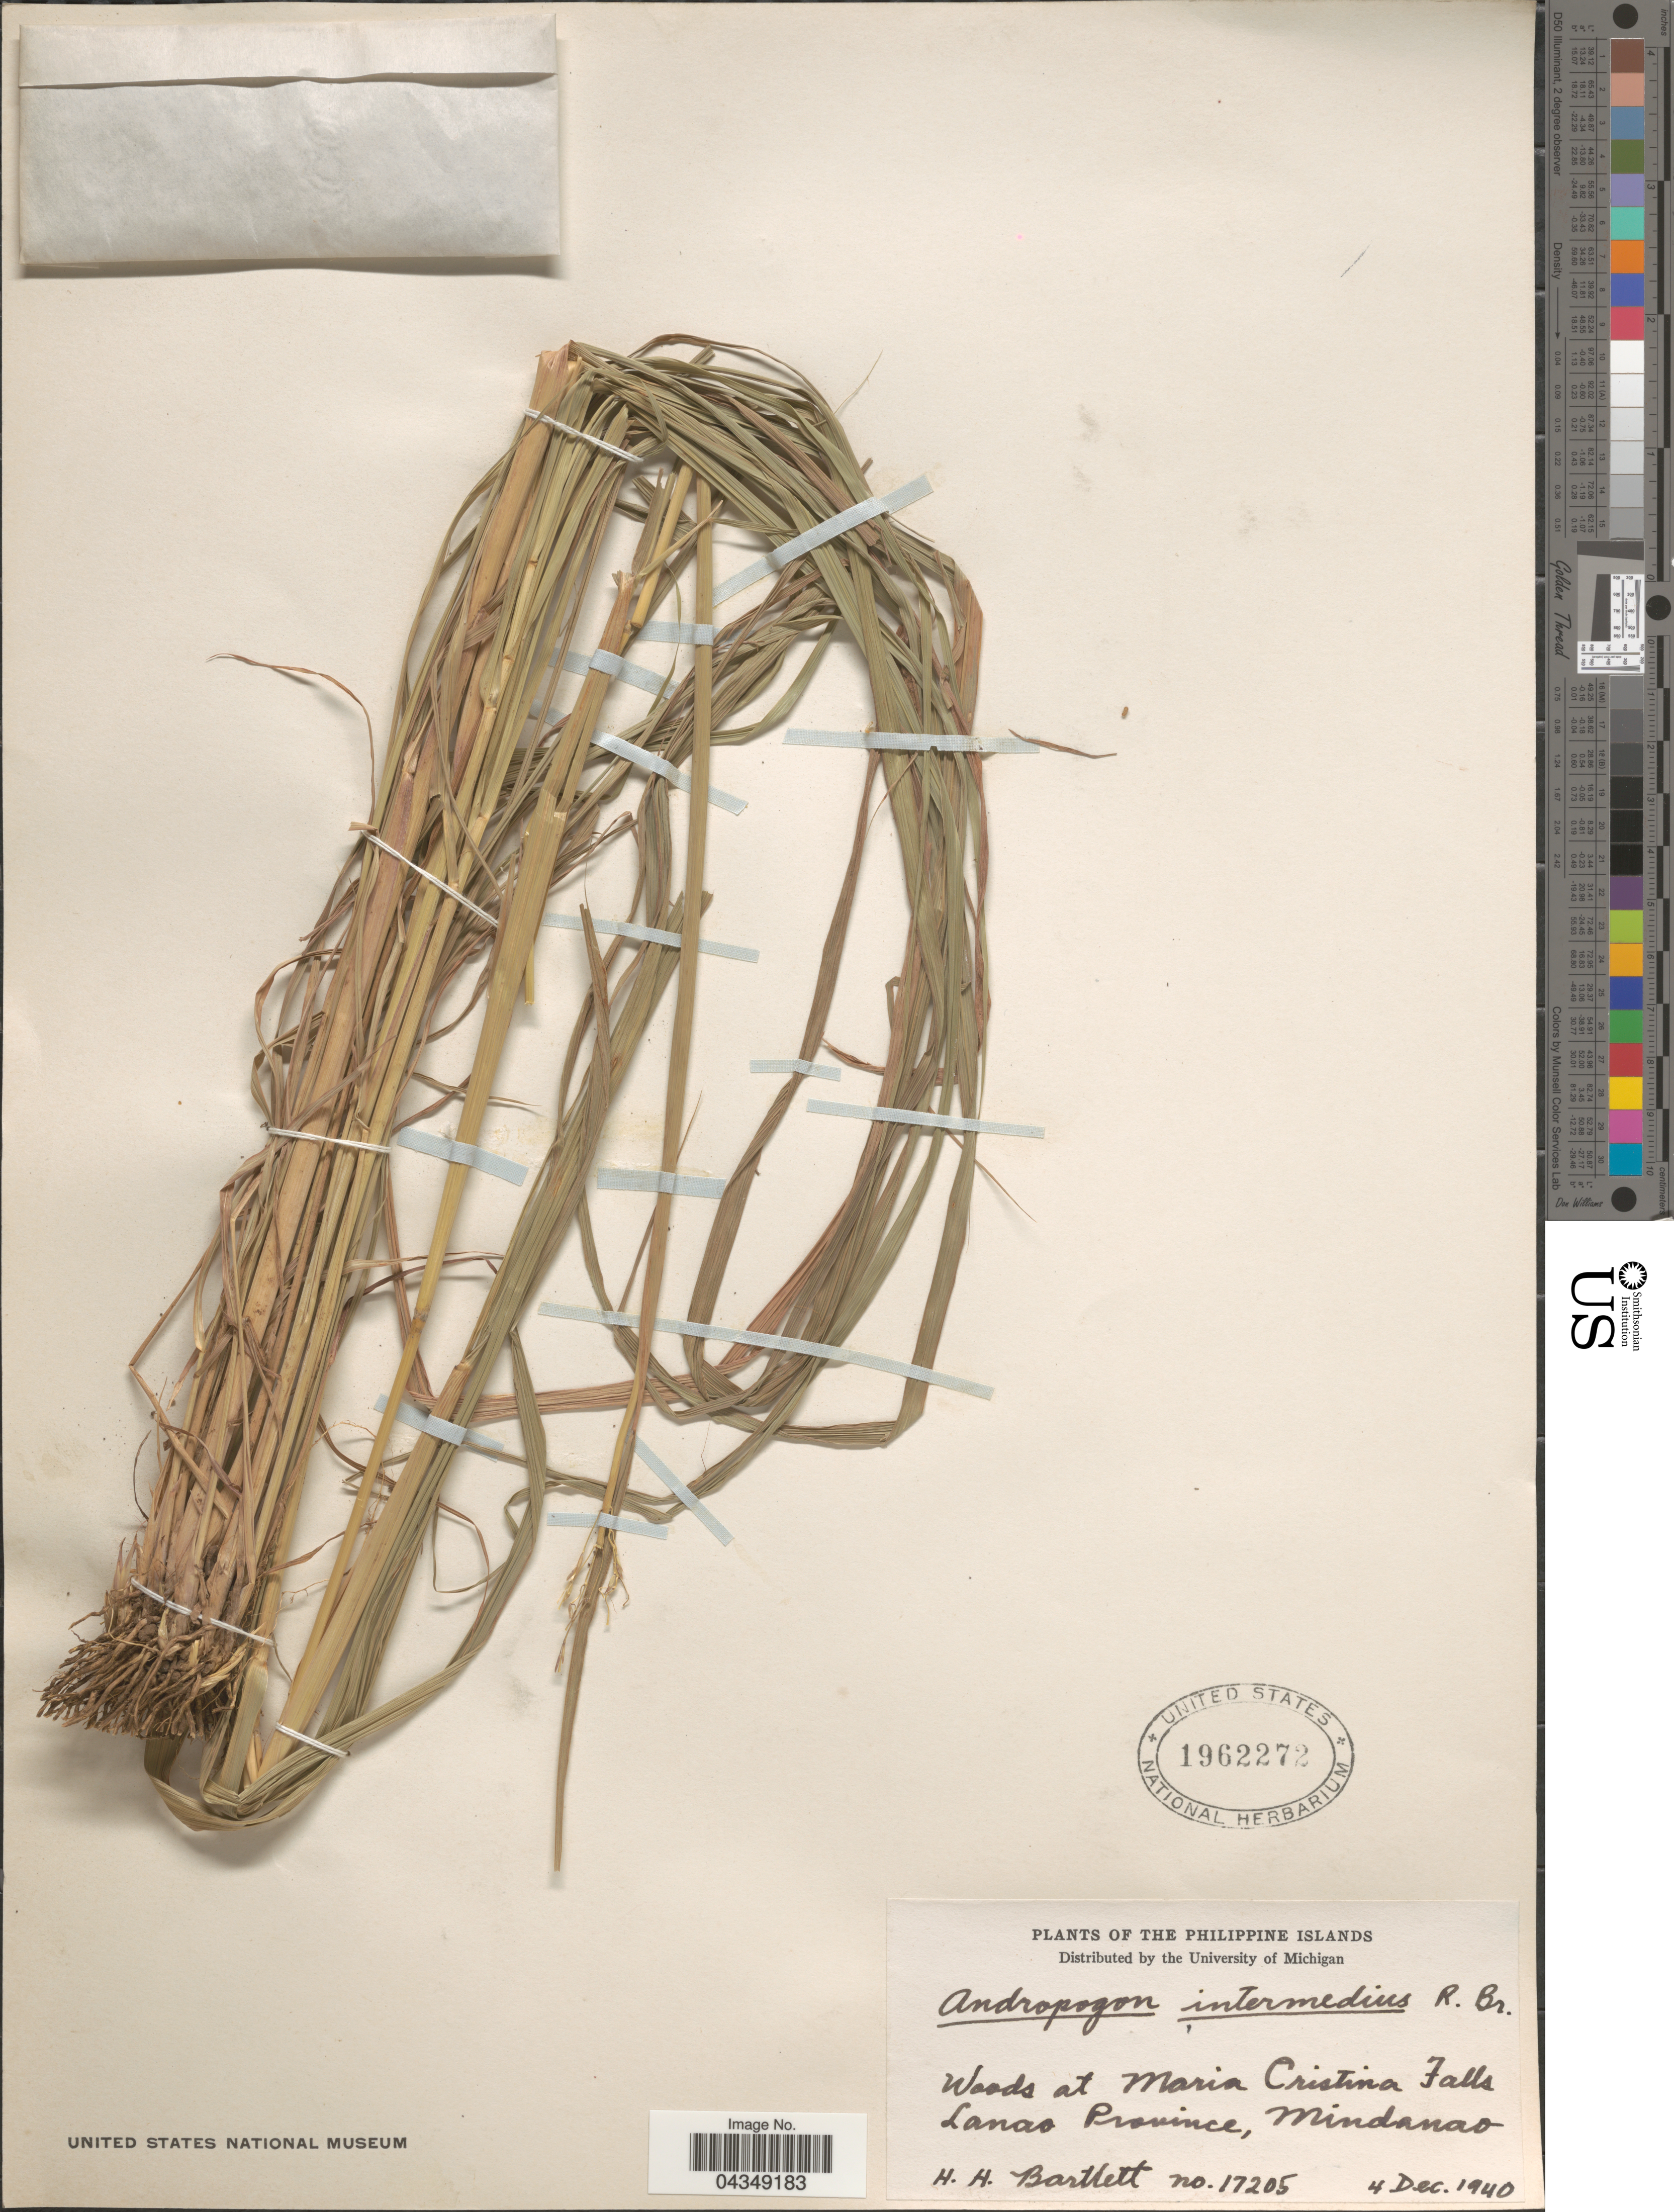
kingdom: Plantae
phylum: Tracheophyta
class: Liliopsida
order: Poales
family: Poaceae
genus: Bothriochloa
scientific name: Bothriochloa bladhii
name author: (Retz.) S.T. Blake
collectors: H. H. Bartlett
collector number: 17205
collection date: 1940-12-04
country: Philippines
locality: Woods at Maria Cristina Falls. Lanao Province, Mindanao.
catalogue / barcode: US 1962272